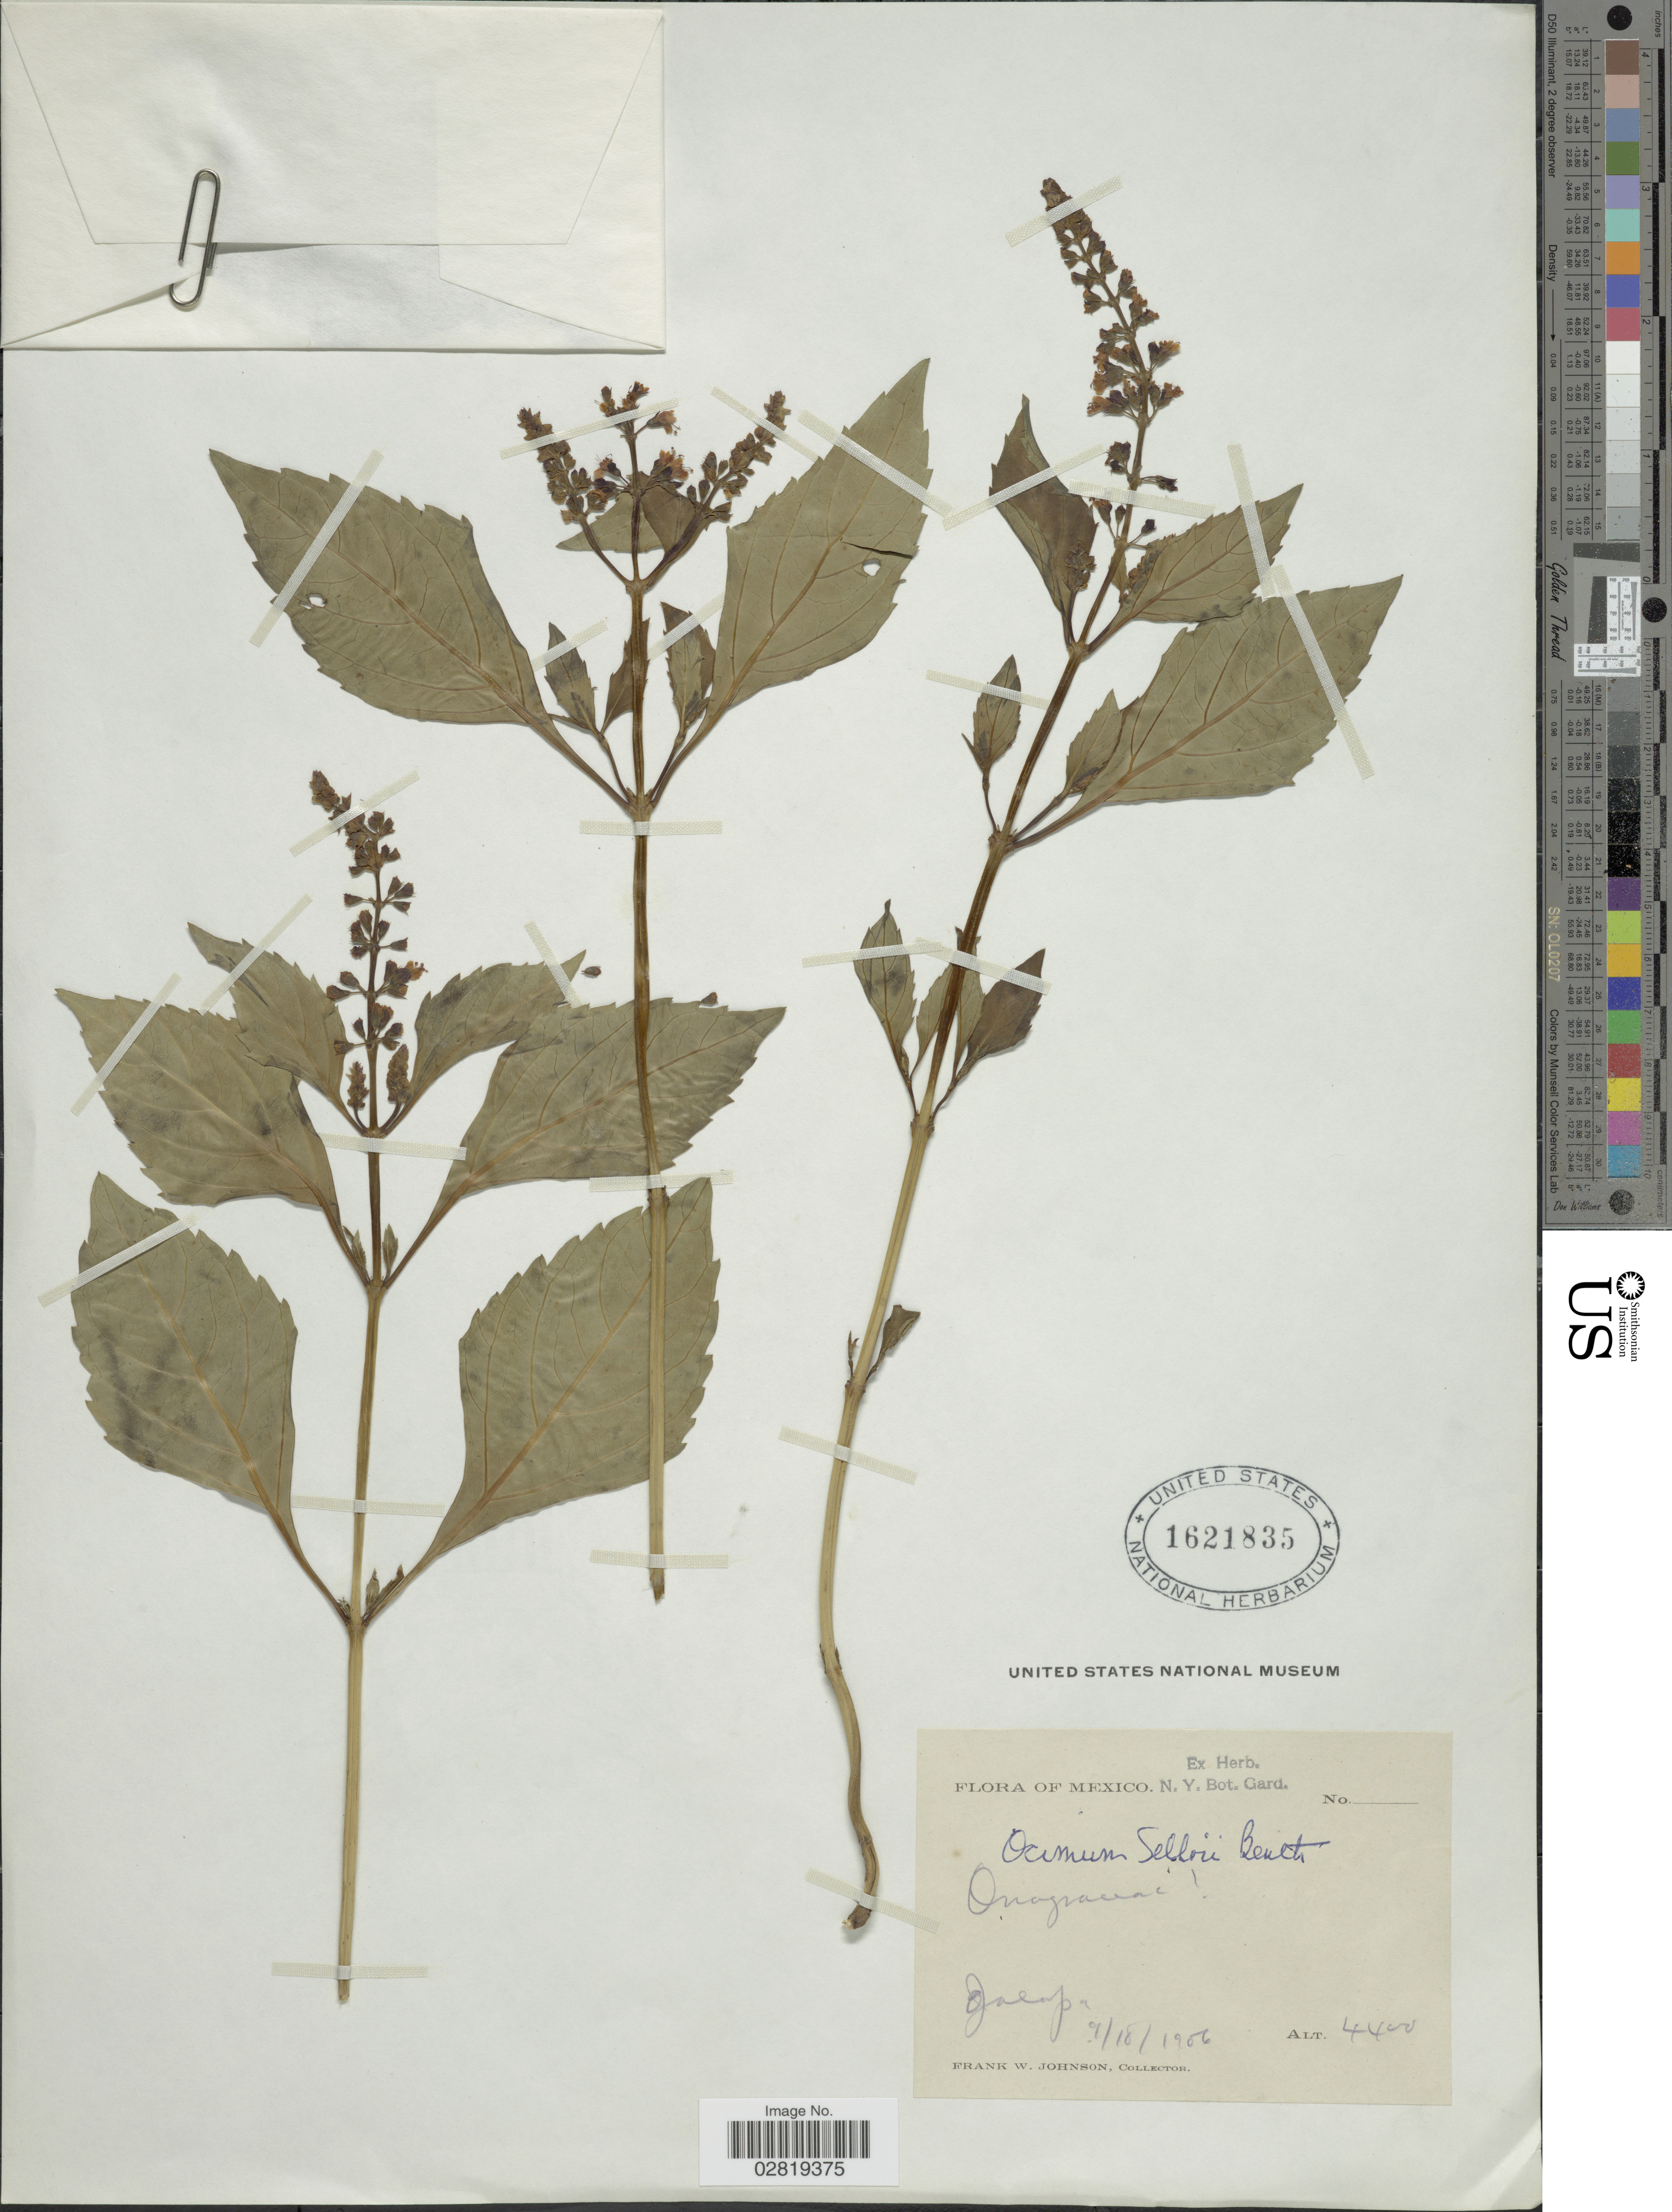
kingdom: Plantae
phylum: Tracheophyta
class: Magnoliopsida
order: Lamiales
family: Lamiaceae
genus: Ocimum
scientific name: Ocimum selloi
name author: Benth.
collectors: F. W. Johnson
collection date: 1906-09-18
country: Mexico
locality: Jalapa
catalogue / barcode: US 1621835